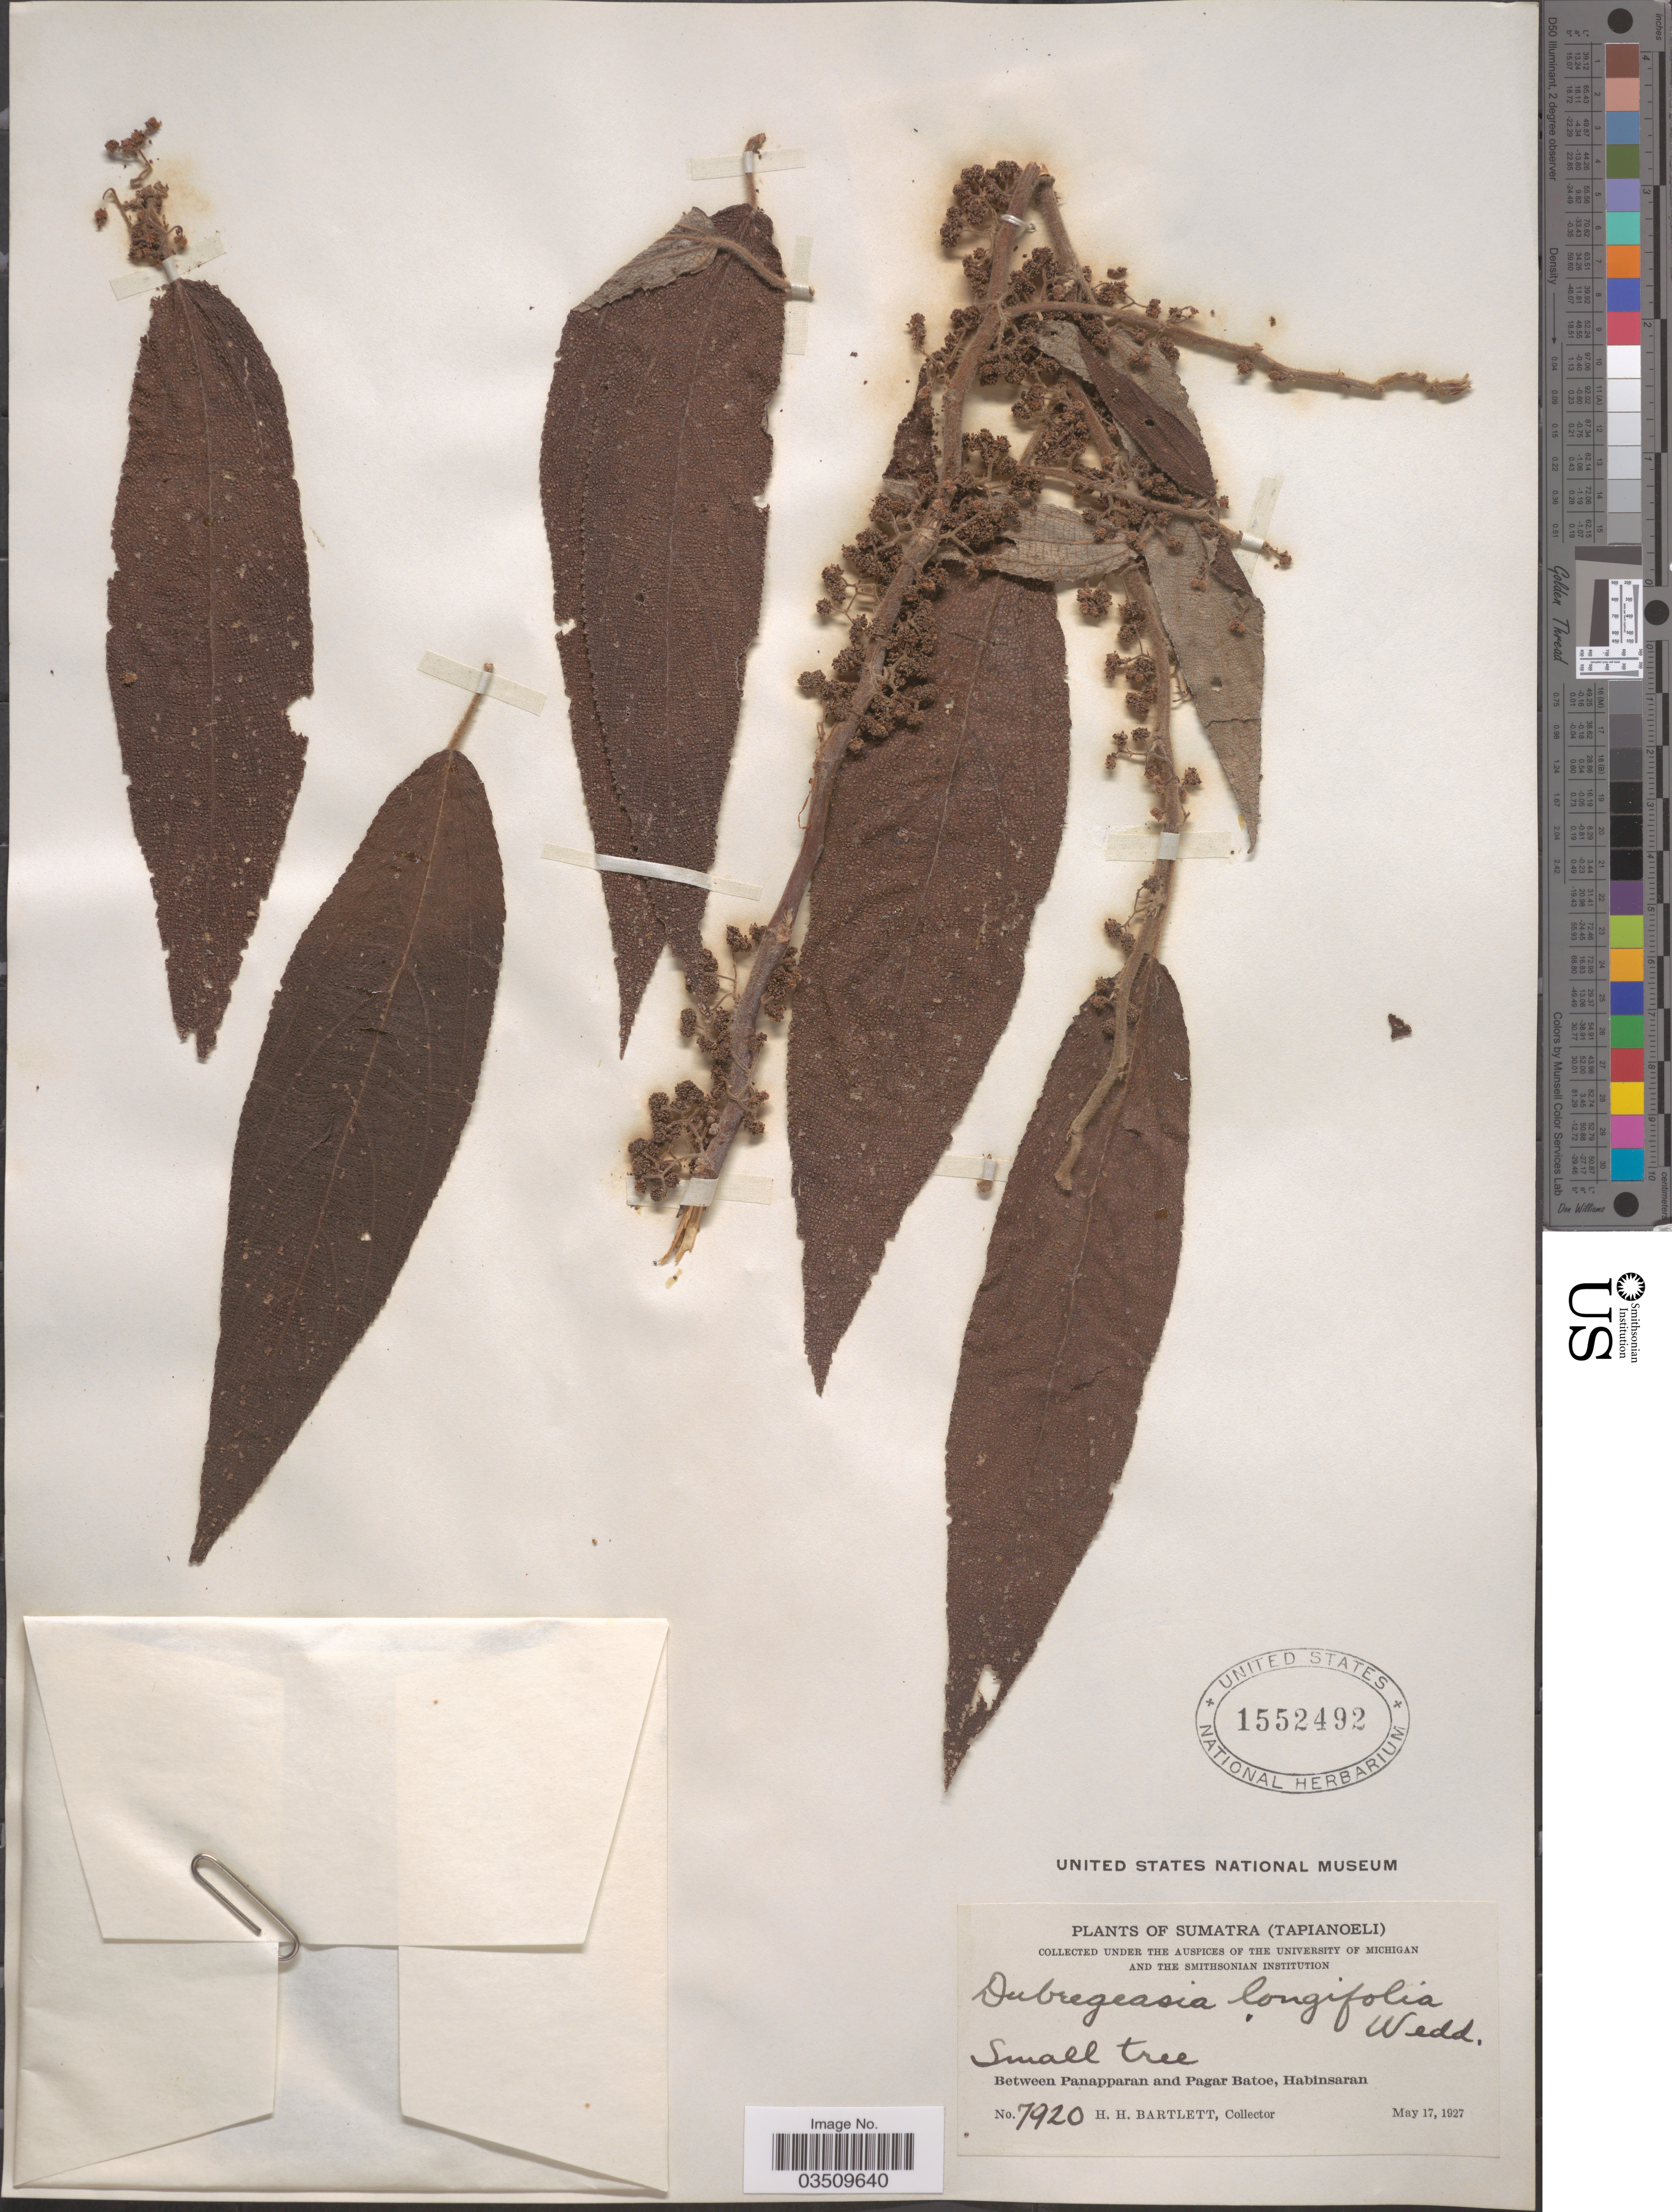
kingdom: Plantae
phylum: Tracheophyta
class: Magnoliopsida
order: Rosales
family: Urticaceae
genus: Debregeasia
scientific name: Debregeasia longifolia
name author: (Burm. f.) Wedd.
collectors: H. H. Bartlett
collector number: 7920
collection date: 1927-05-17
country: Indonesia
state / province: Sumatra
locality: (Tapianoeli). Between Panapparan and Pagar Batoe, Habinsaran.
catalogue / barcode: US 1552492